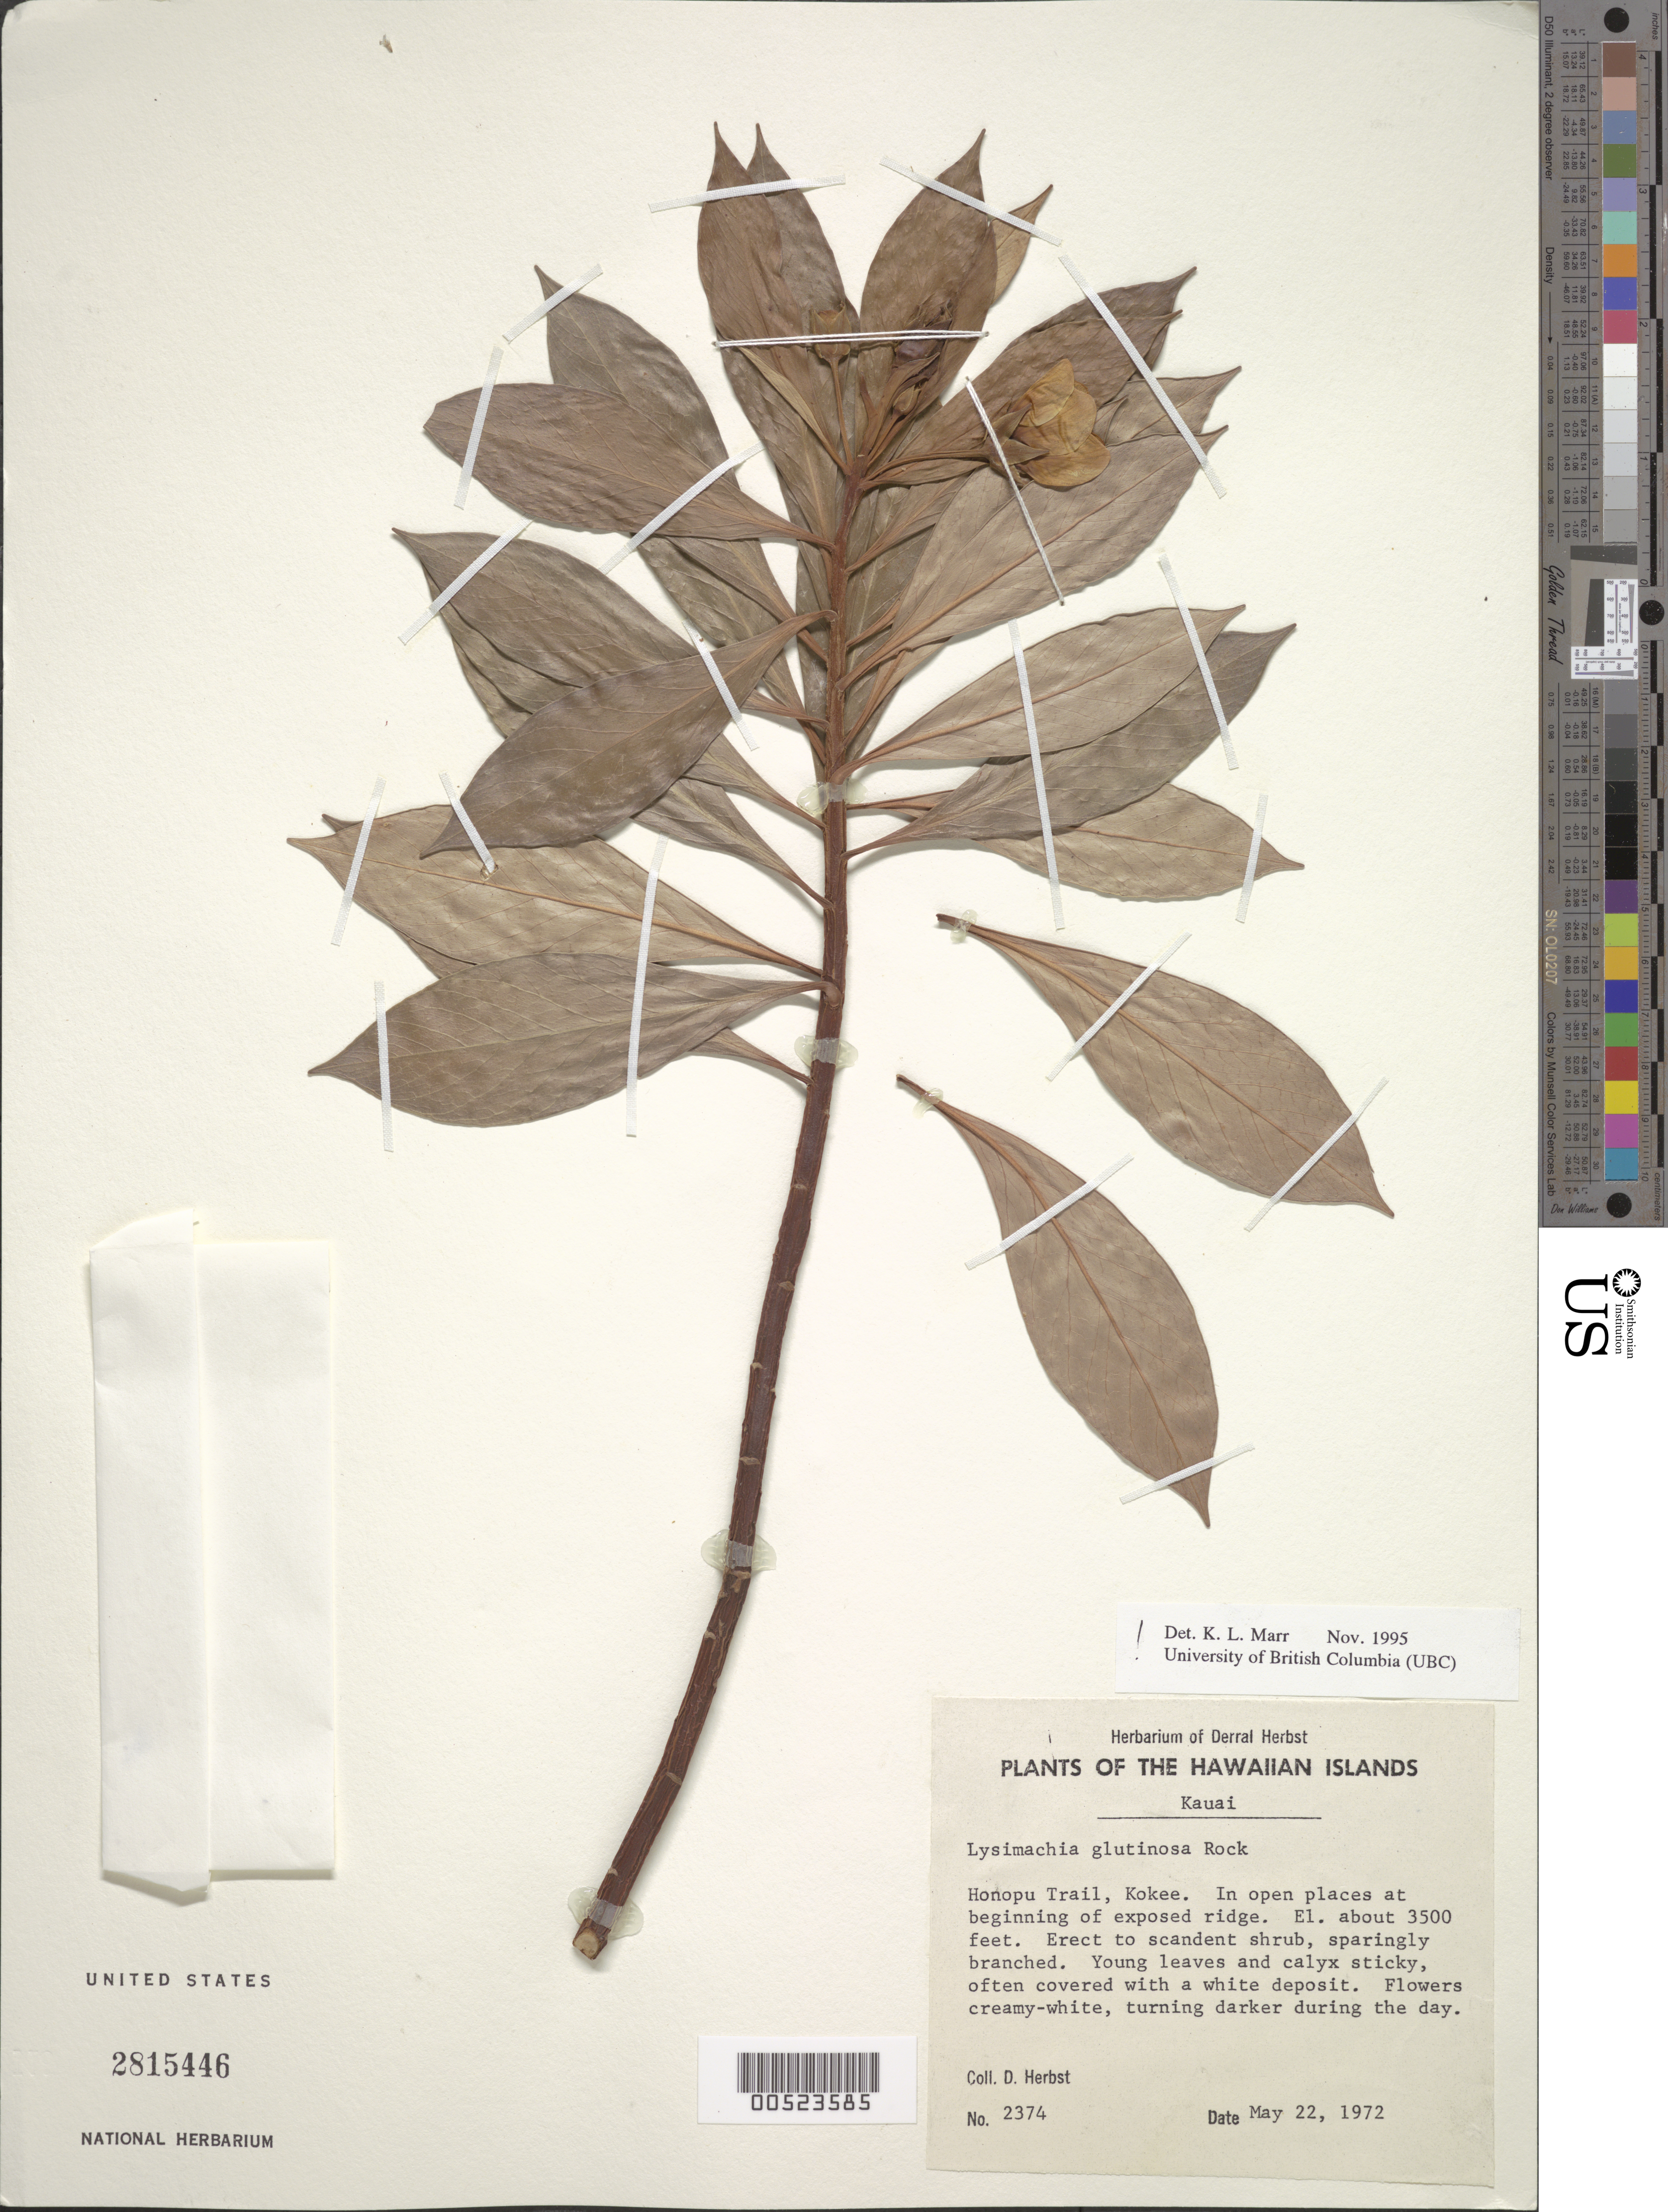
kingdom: Plantae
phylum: Tracheophyta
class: Magnoliopsida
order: Ericales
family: Primulaceae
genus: Lysimachia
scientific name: Lysimachia glutinosa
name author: Rock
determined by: Marr, K. L.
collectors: D. R. Herbst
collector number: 2374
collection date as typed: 22 May 1972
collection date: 1972-05-22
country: United States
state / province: Hawaii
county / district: Kauai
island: Kaua'i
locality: Honopu Trail, Kokee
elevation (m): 1067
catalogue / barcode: US 2815446